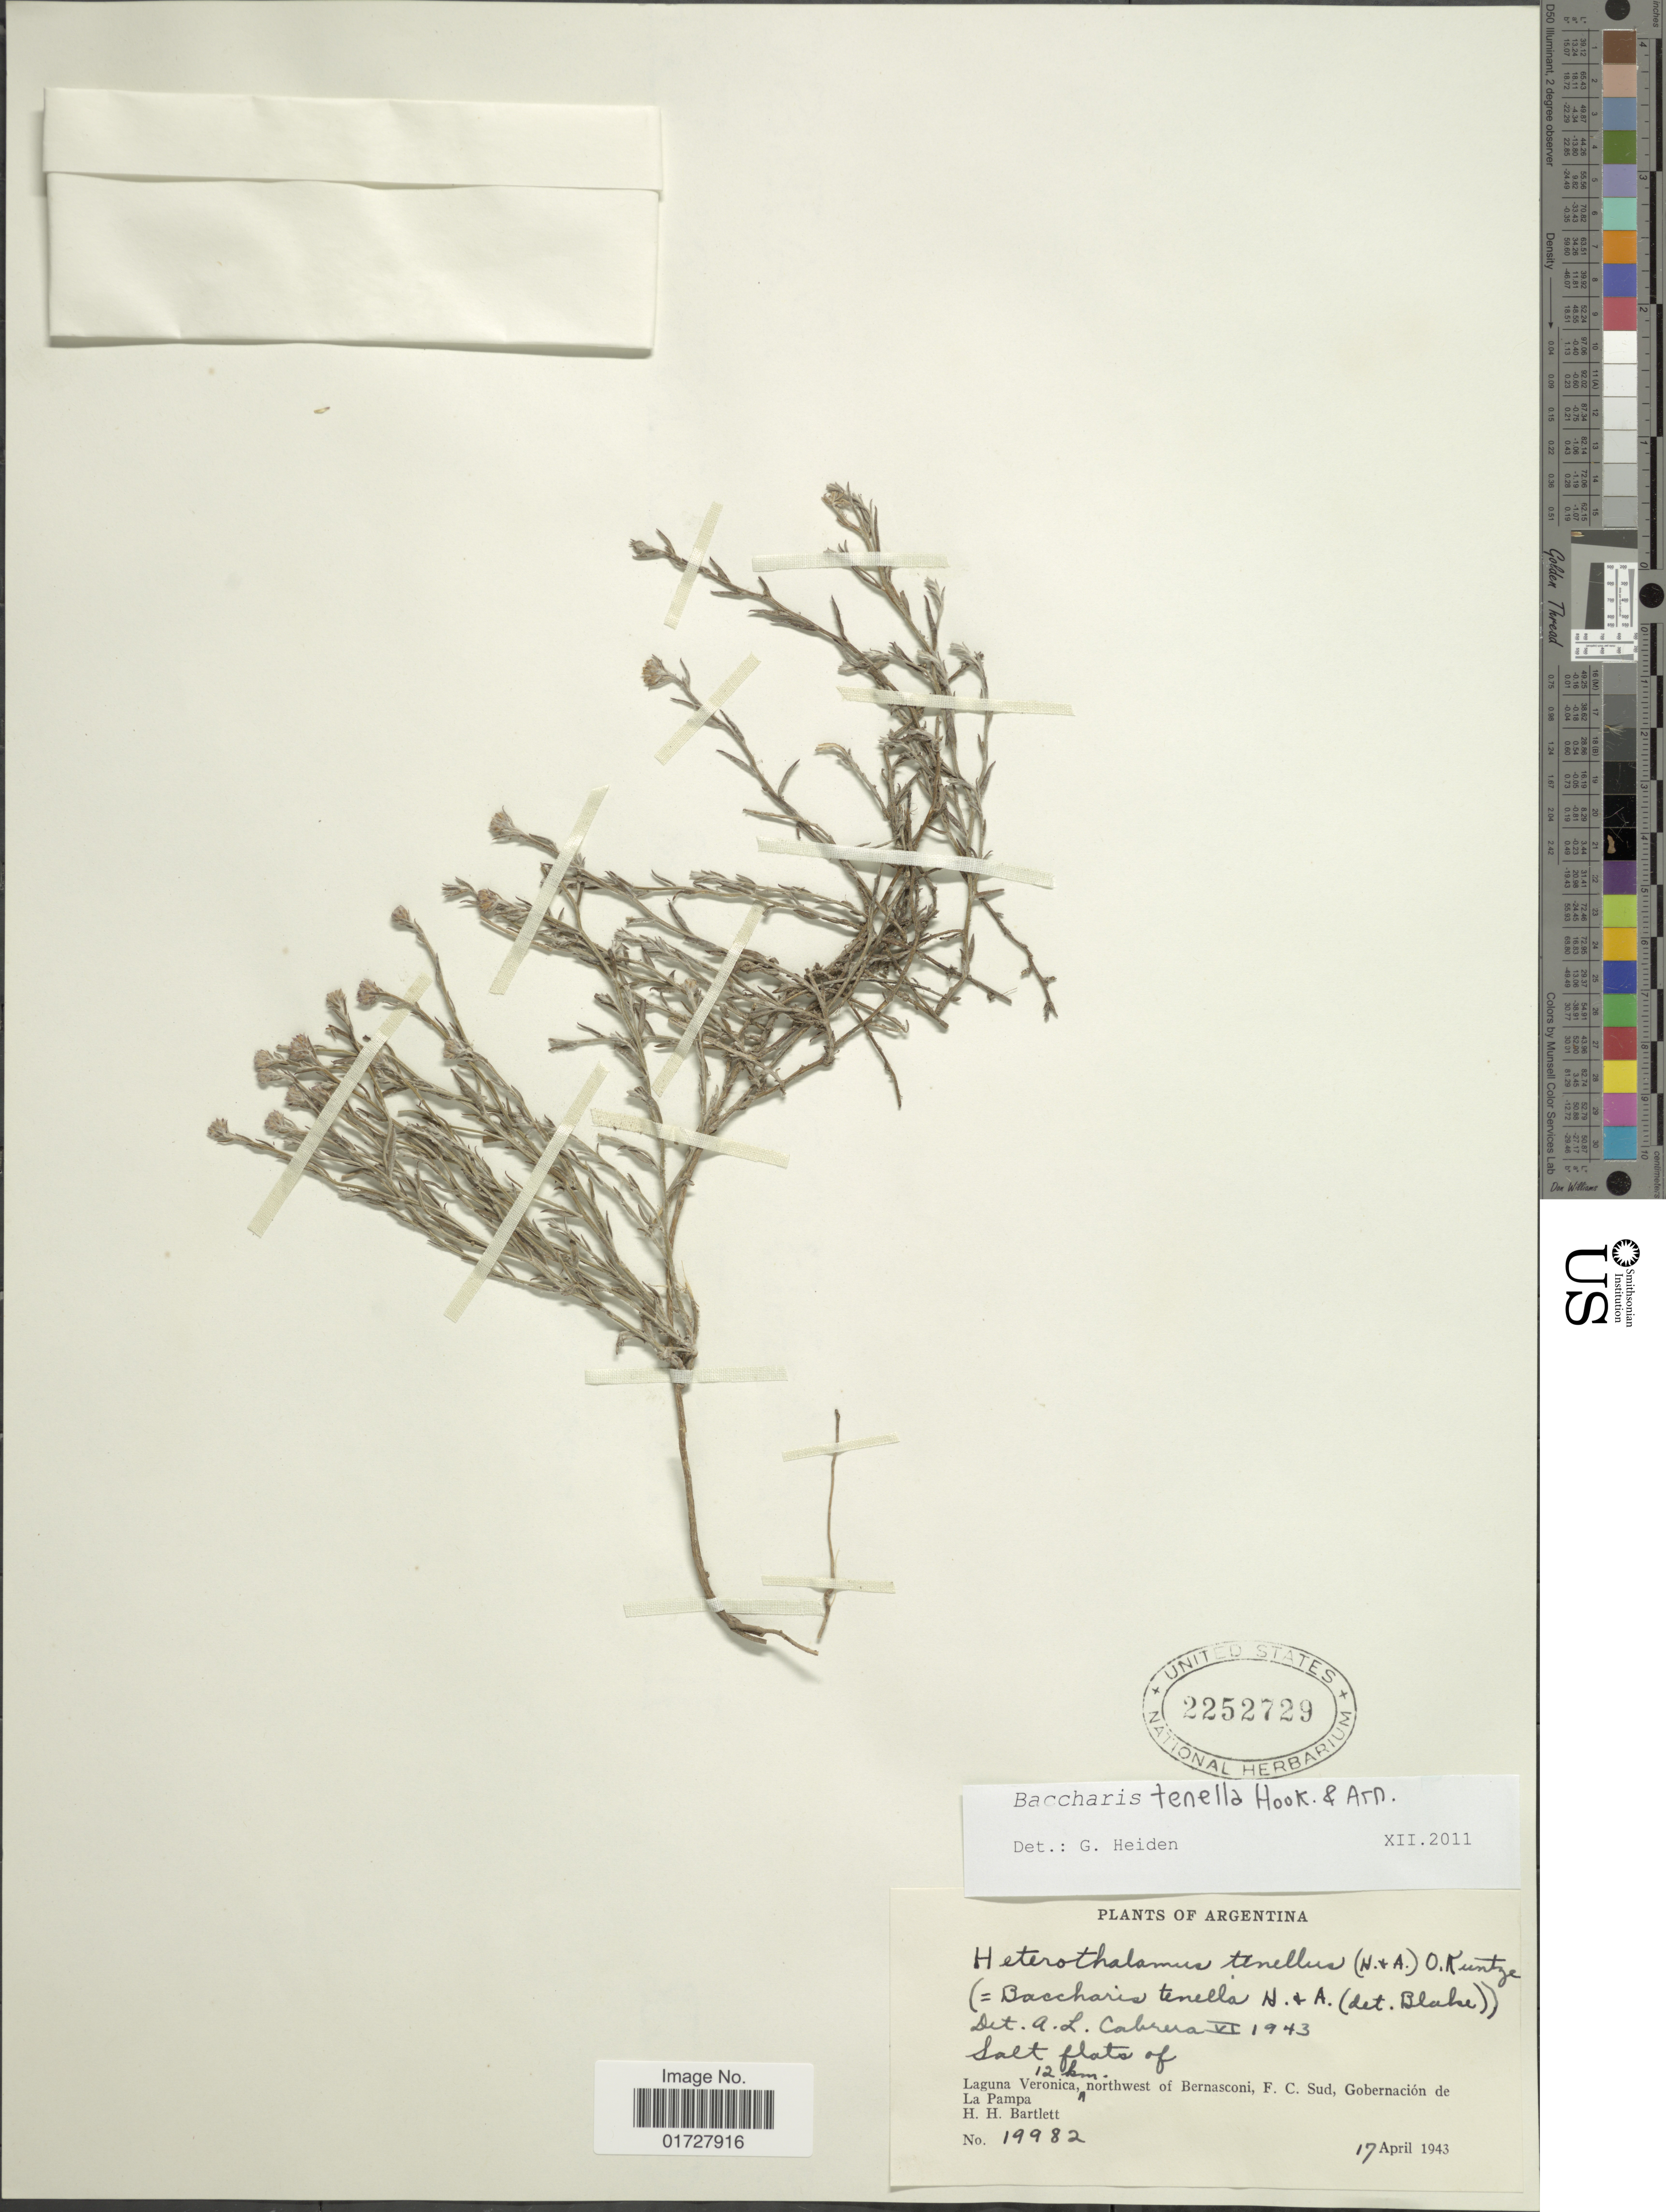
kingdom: Plantae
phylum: Tracheophyta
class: Magnoliopsida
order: Asterales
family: Asteraceae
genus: Baccharis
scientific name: Baccharis tenella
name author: Hook. & Arn.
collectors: H. H. Bartlett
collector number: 19982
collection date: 1943-04-17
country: Argentina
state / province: La Pampa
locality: Laguna Veronica 12 km northwest of Bernasconi, F. C. Sud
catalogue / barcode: US 2252729